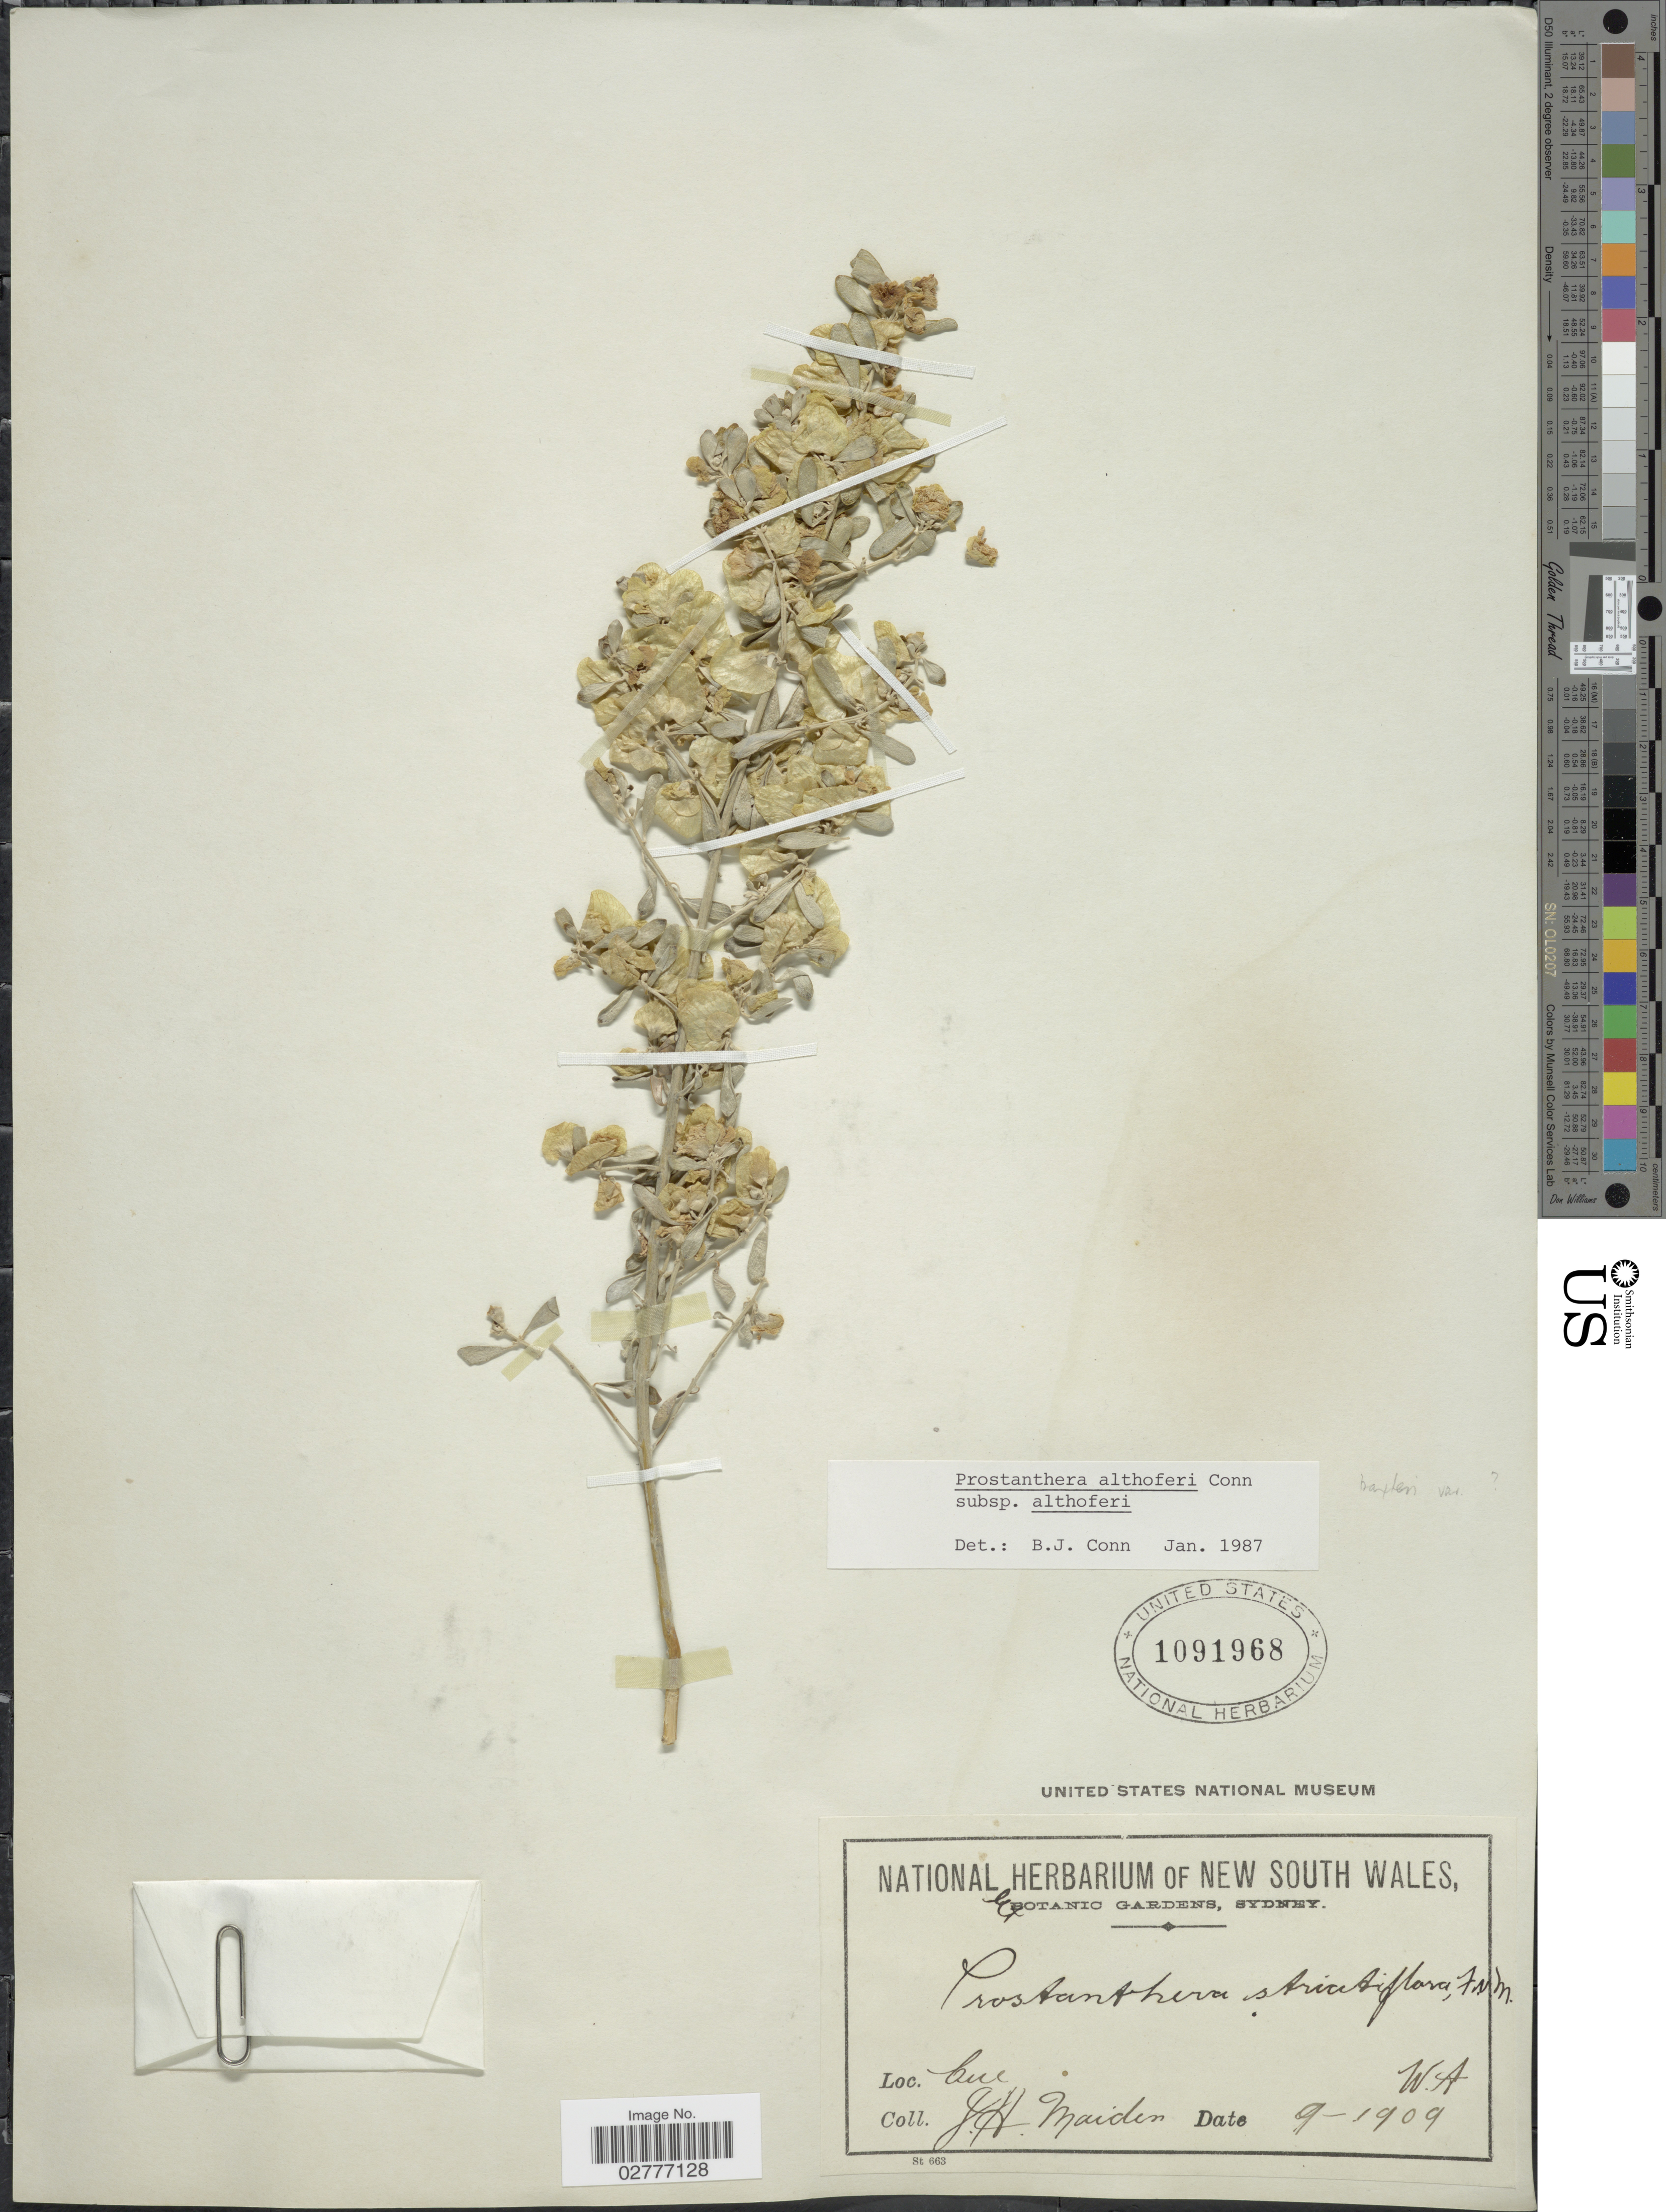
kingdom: Plantae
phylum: Tracheophyta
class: Magnoliopsida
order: Lamiales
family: Lamiaceae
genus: Prostanthera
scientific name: Prostanthera althoferi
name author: B.J. Conn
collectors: J. Maiden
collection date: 1909-09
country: Australia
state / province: Western Australia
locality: Cue.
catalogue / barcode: US 1091968